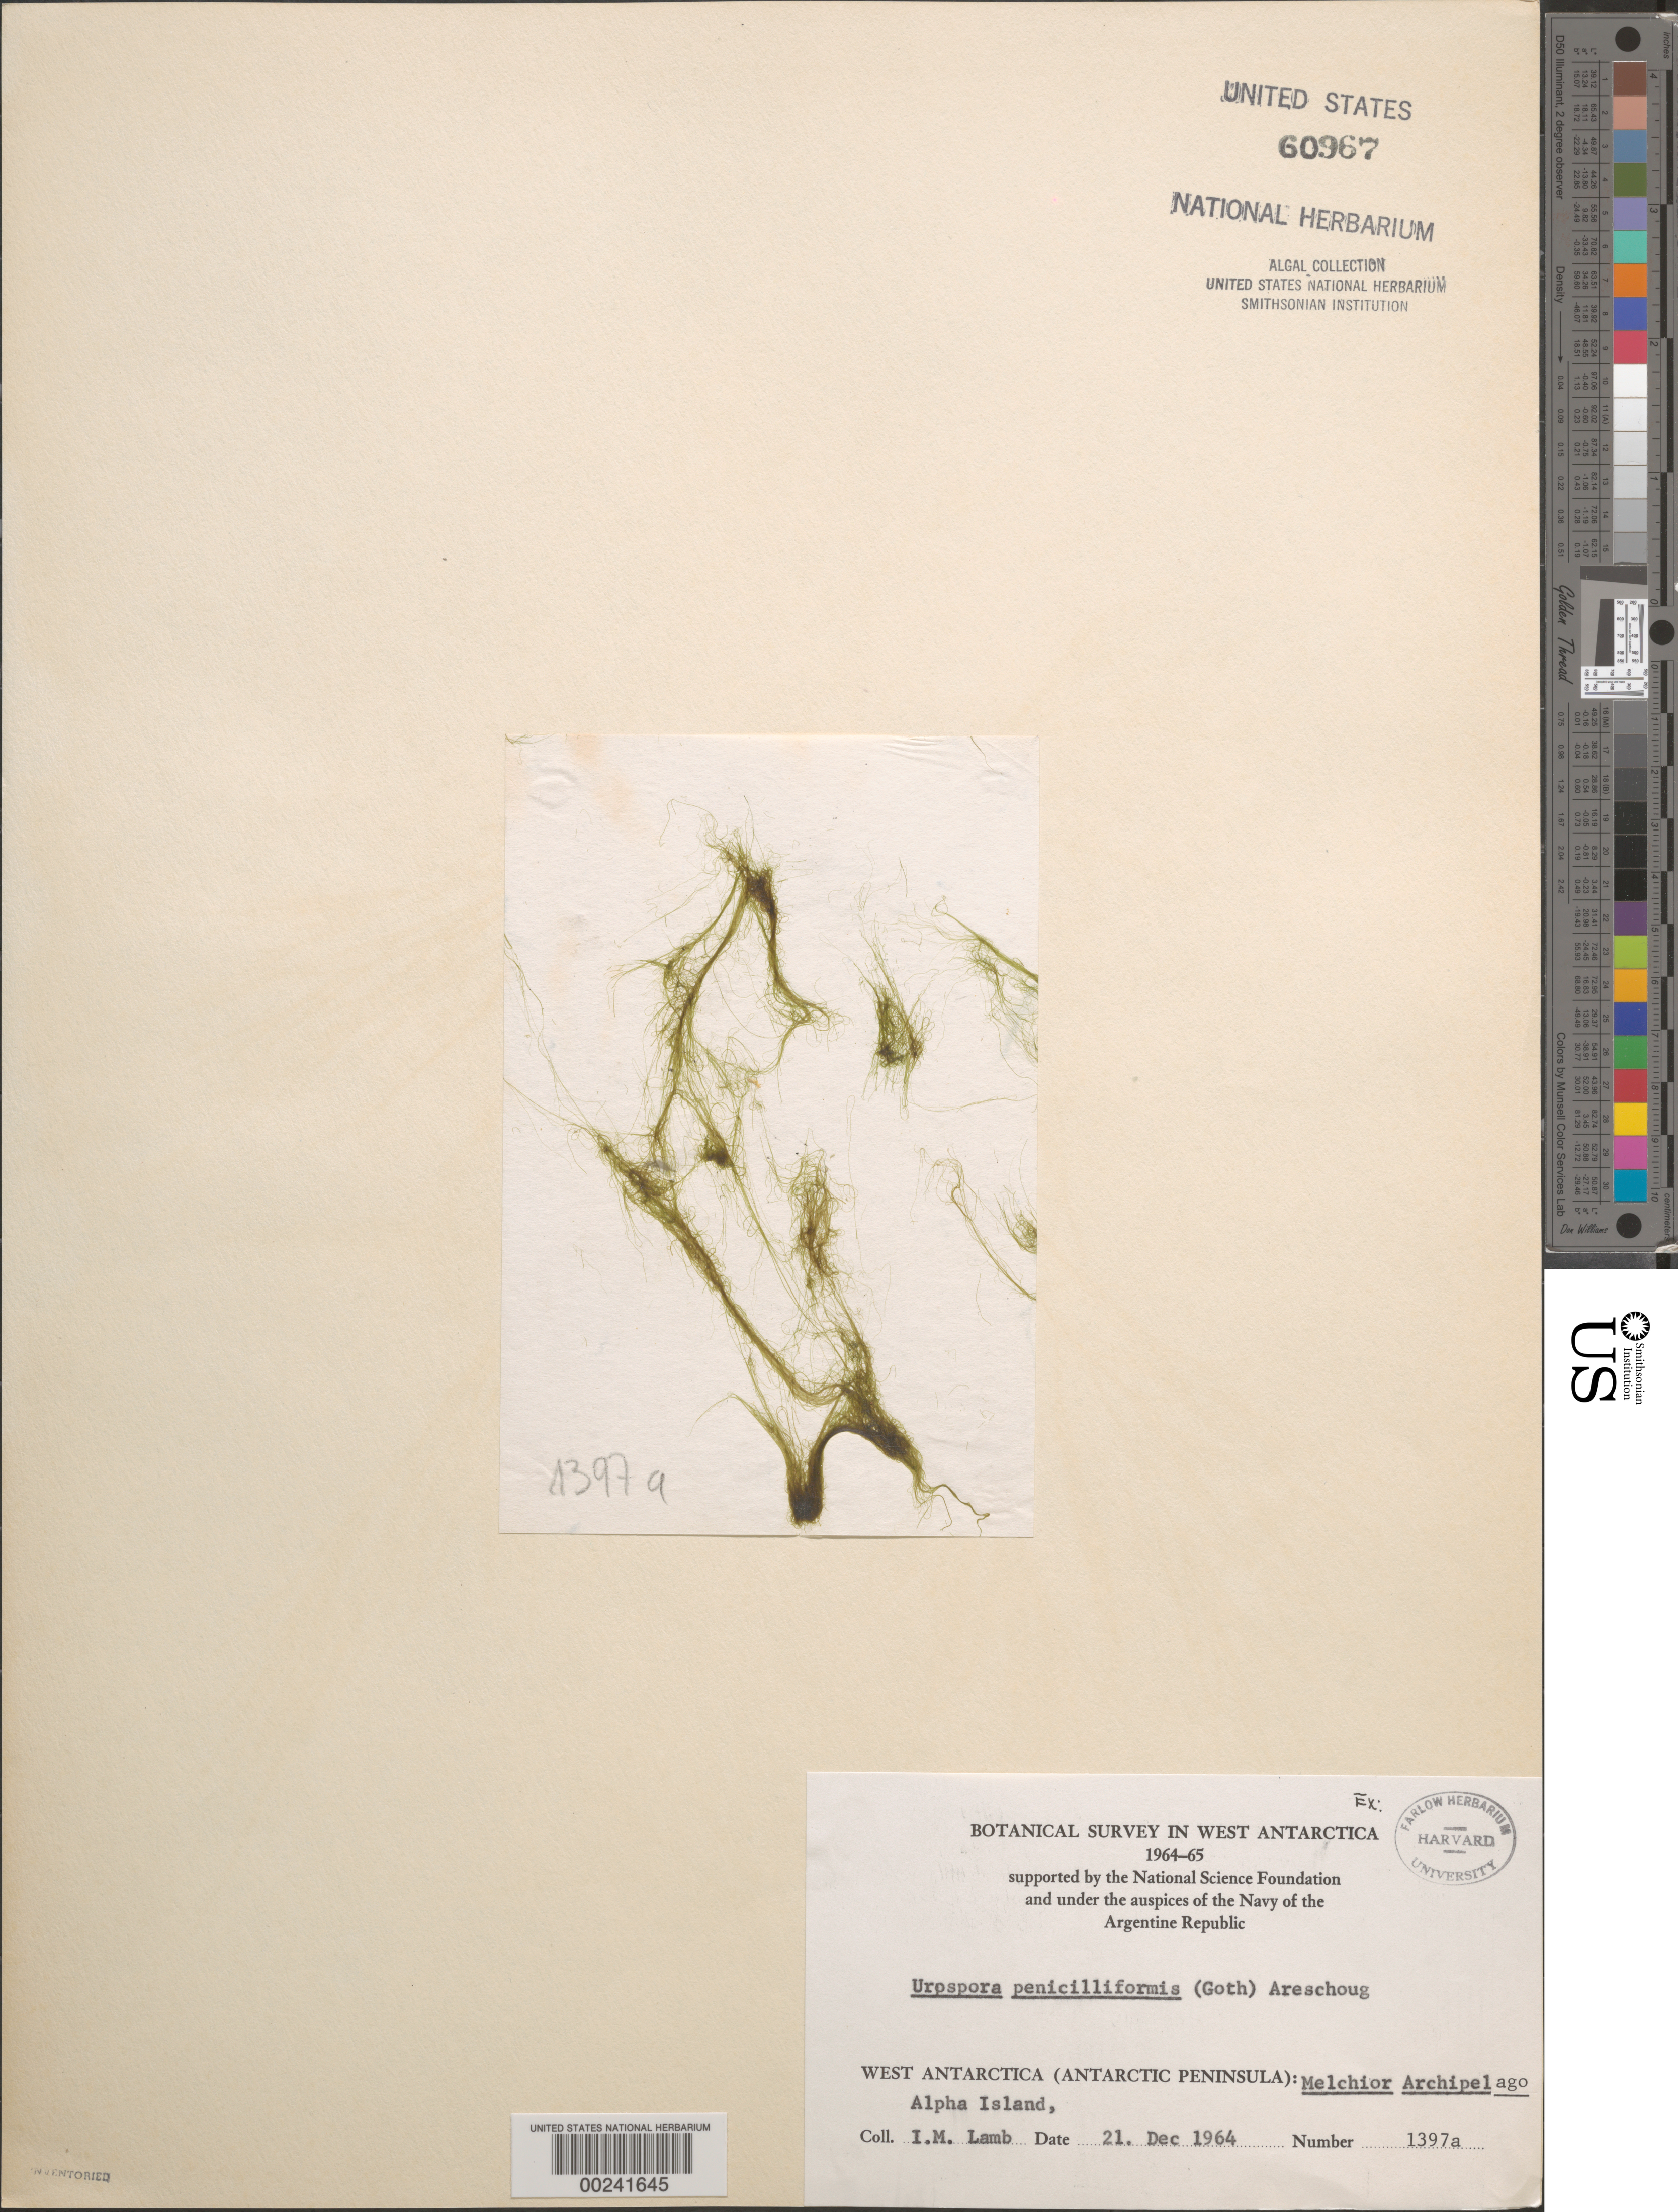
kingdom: Plantae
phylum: Chlorophyta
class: Ulvophyceae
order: Ulotrichales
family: Ulotrichaceae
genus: Urospora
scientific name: Urospora penicilliformis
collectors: I. M. Lamb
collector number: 1397a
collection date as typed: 21 Dec 1964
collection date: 1964-12-21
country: Antarctica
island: Alpha Island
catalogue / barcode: US 60967